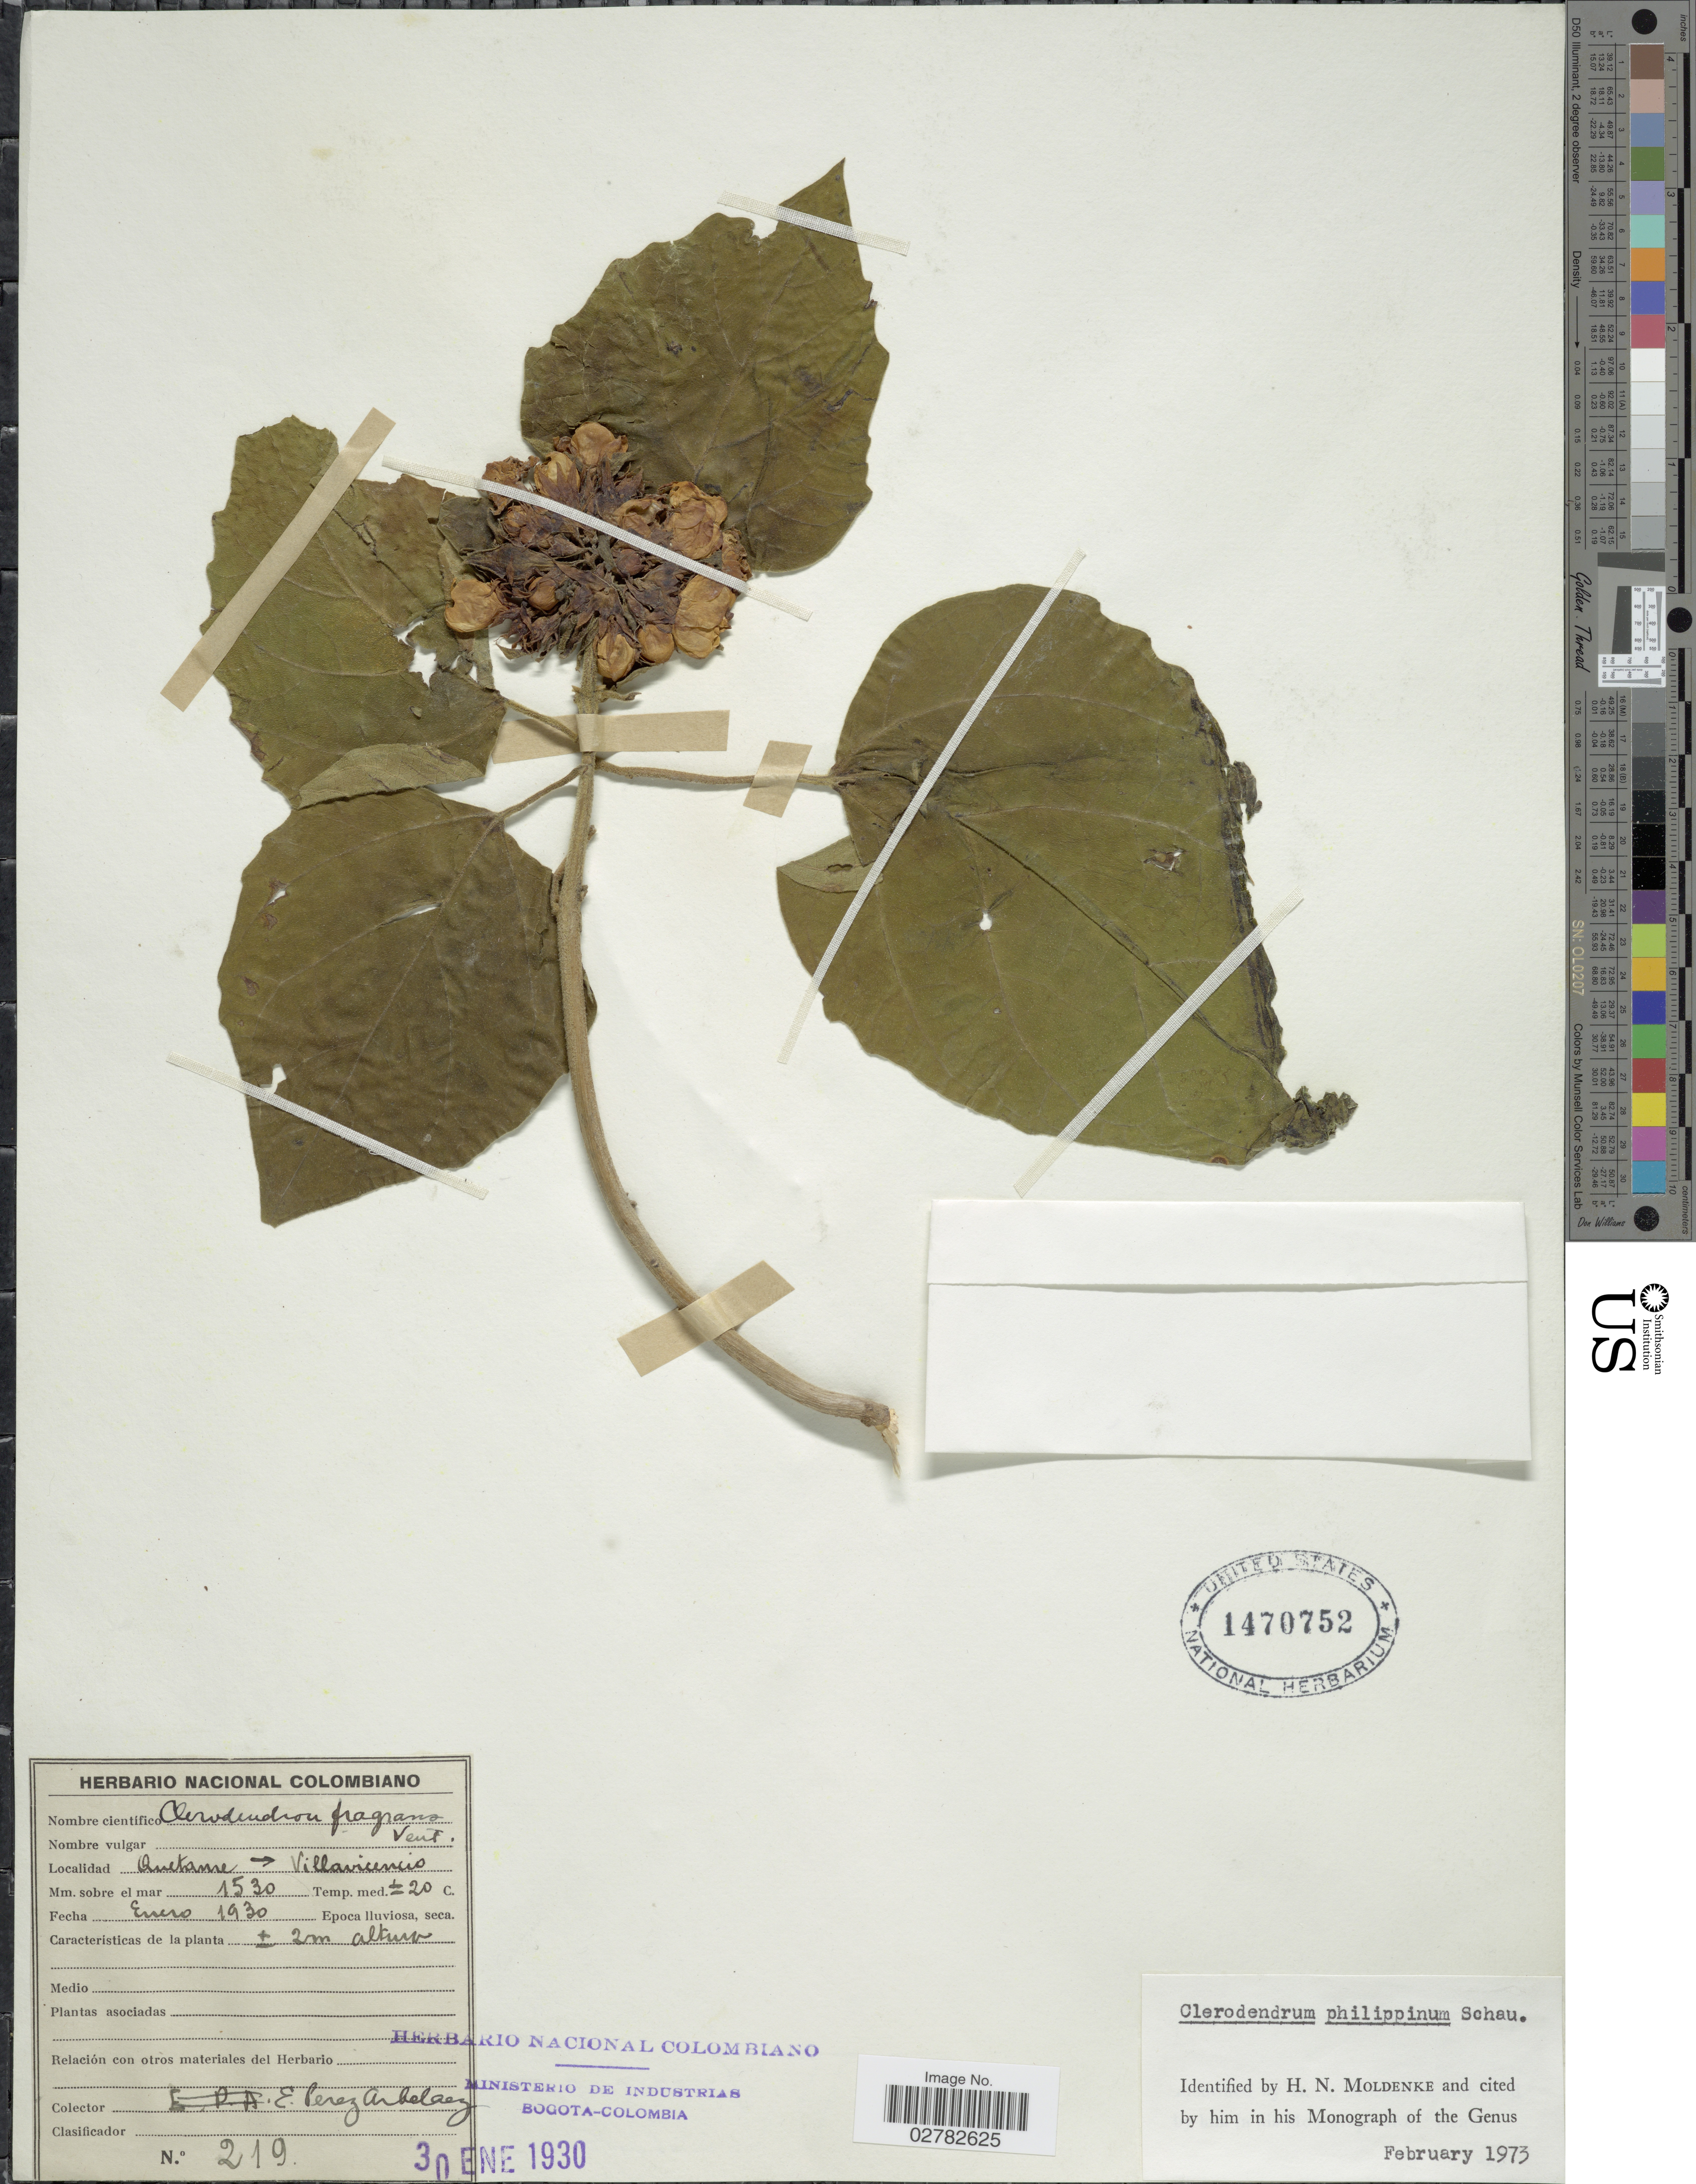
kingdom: Plantae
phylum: Tracheophyta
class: Magnoliopsida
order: Lamiales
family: Lamiaceae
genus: Clerodendrum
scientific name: Clerodendrum philippinum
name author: Schauer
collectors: E. Pérez Arbeláez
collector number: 219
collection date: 1930-01-30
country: Colombia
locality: Quetame -> Villavicencio.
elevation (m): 1530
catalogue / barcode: US 1470752